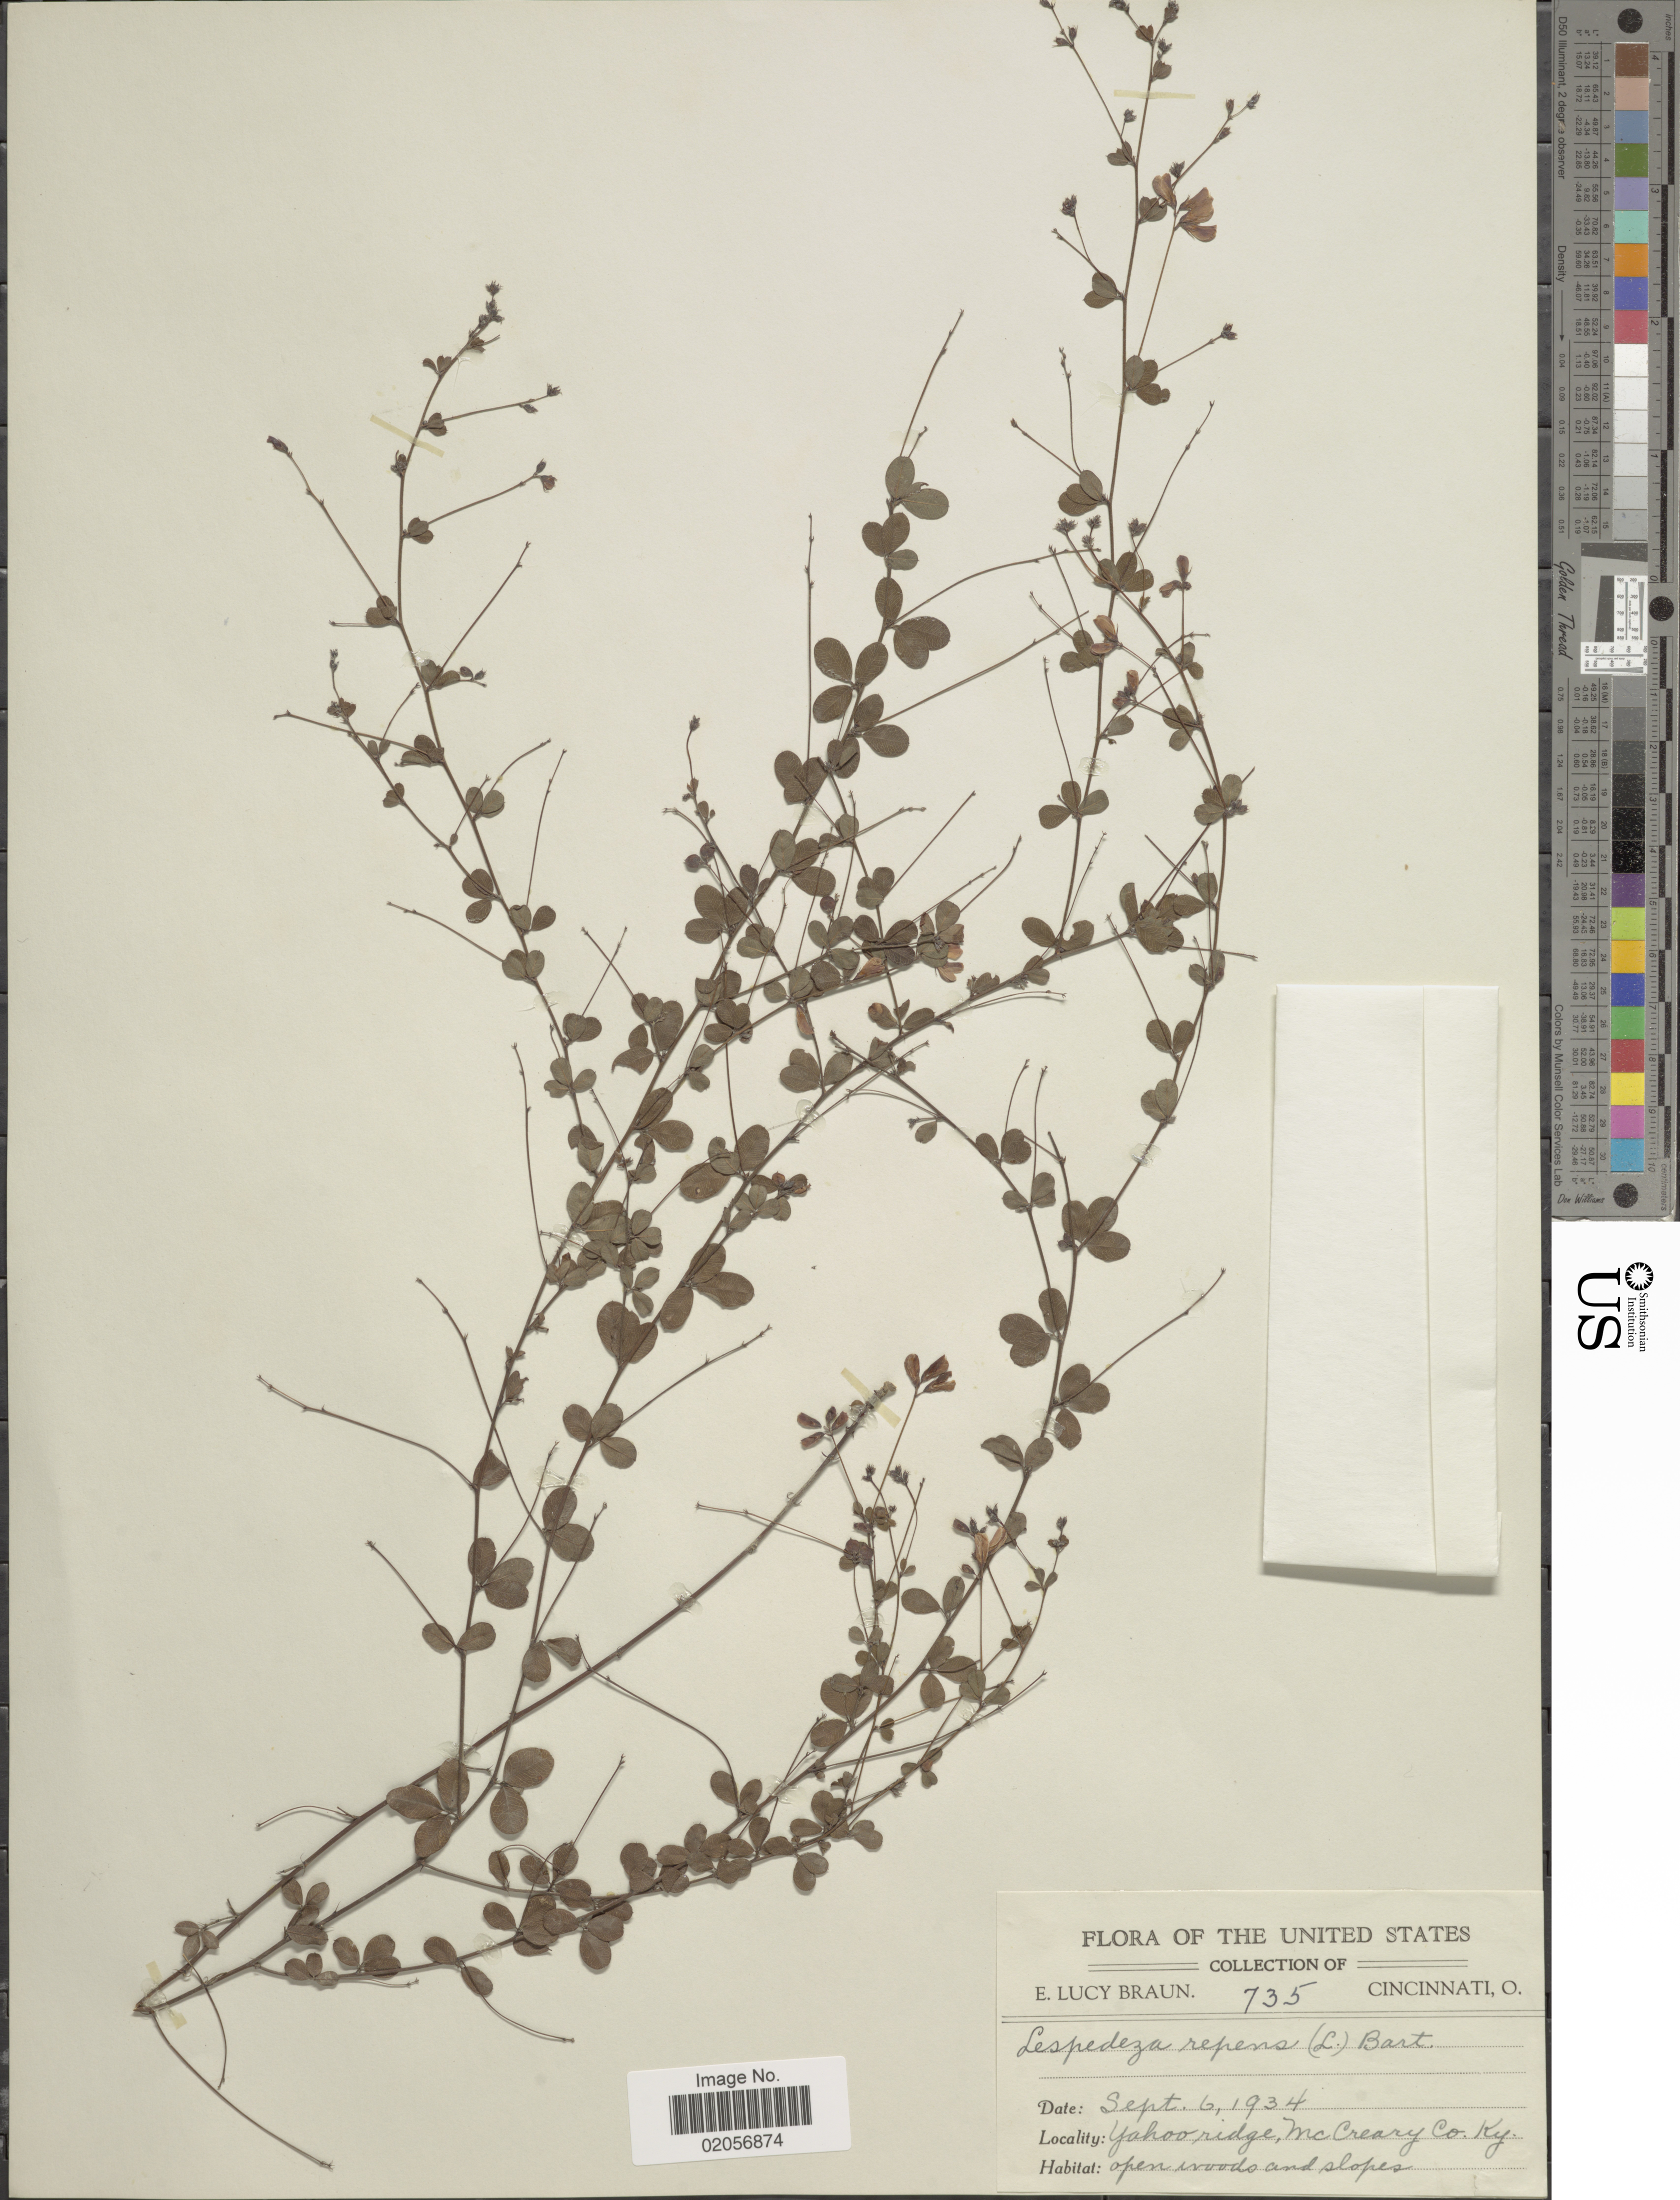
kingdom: Plantae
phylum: Tracheophyta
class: Magnoliopsida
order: Fabales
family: Fabaceae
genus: Lespedeza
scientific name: Lespedeza repens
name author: (L.) W.P.C. Barton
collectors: E. L. Braun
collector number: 735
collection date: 1934-09-06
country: United States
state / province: Kentucky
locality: Yahoo ridge, McCreary Co.